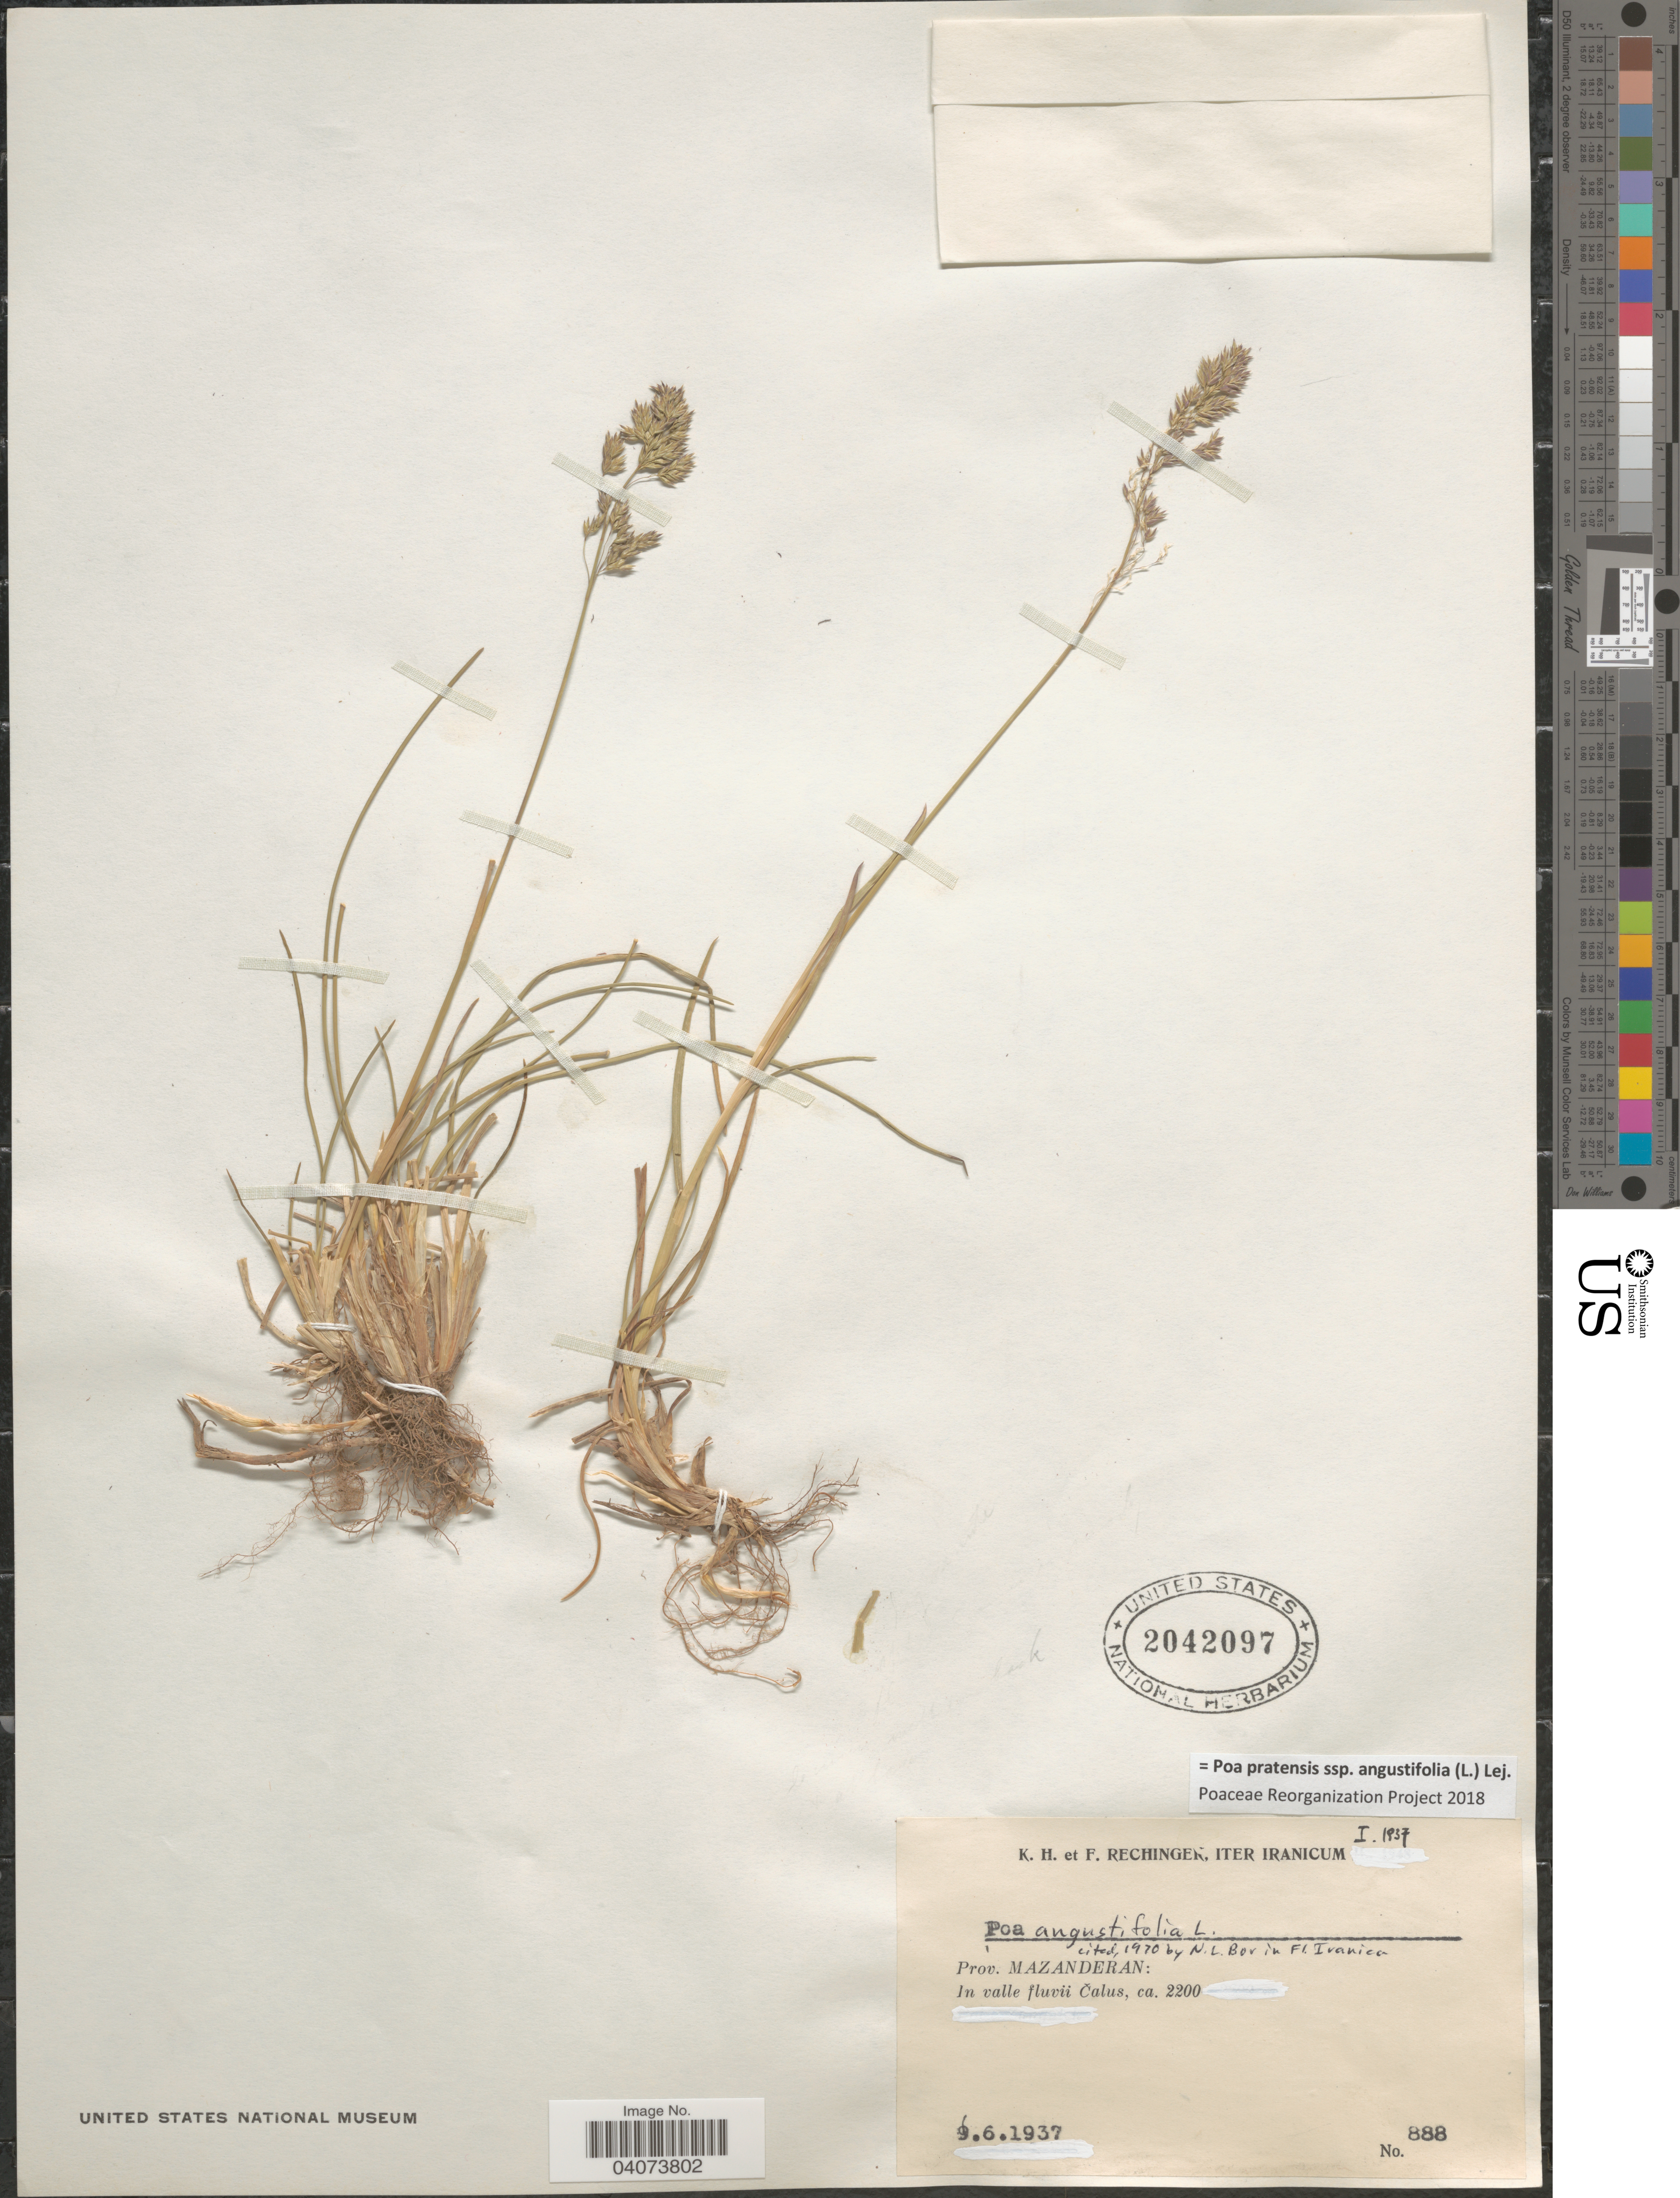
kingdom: Plantae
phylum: Tracheophyta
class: Liliopsida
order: Poales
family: Poaceae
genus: Poa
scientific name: Poa pratensis subsp. angustifolia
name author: (L.) Lej.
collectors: K. H. Rechinger & F. Rechinger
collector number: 888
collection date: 1937-06-09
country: Iran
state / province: Mazandaran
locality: Iter Iranicum I. 1937. Prov. Mazanderan: In valle fluvii Čalus.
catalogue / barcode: US 2042097